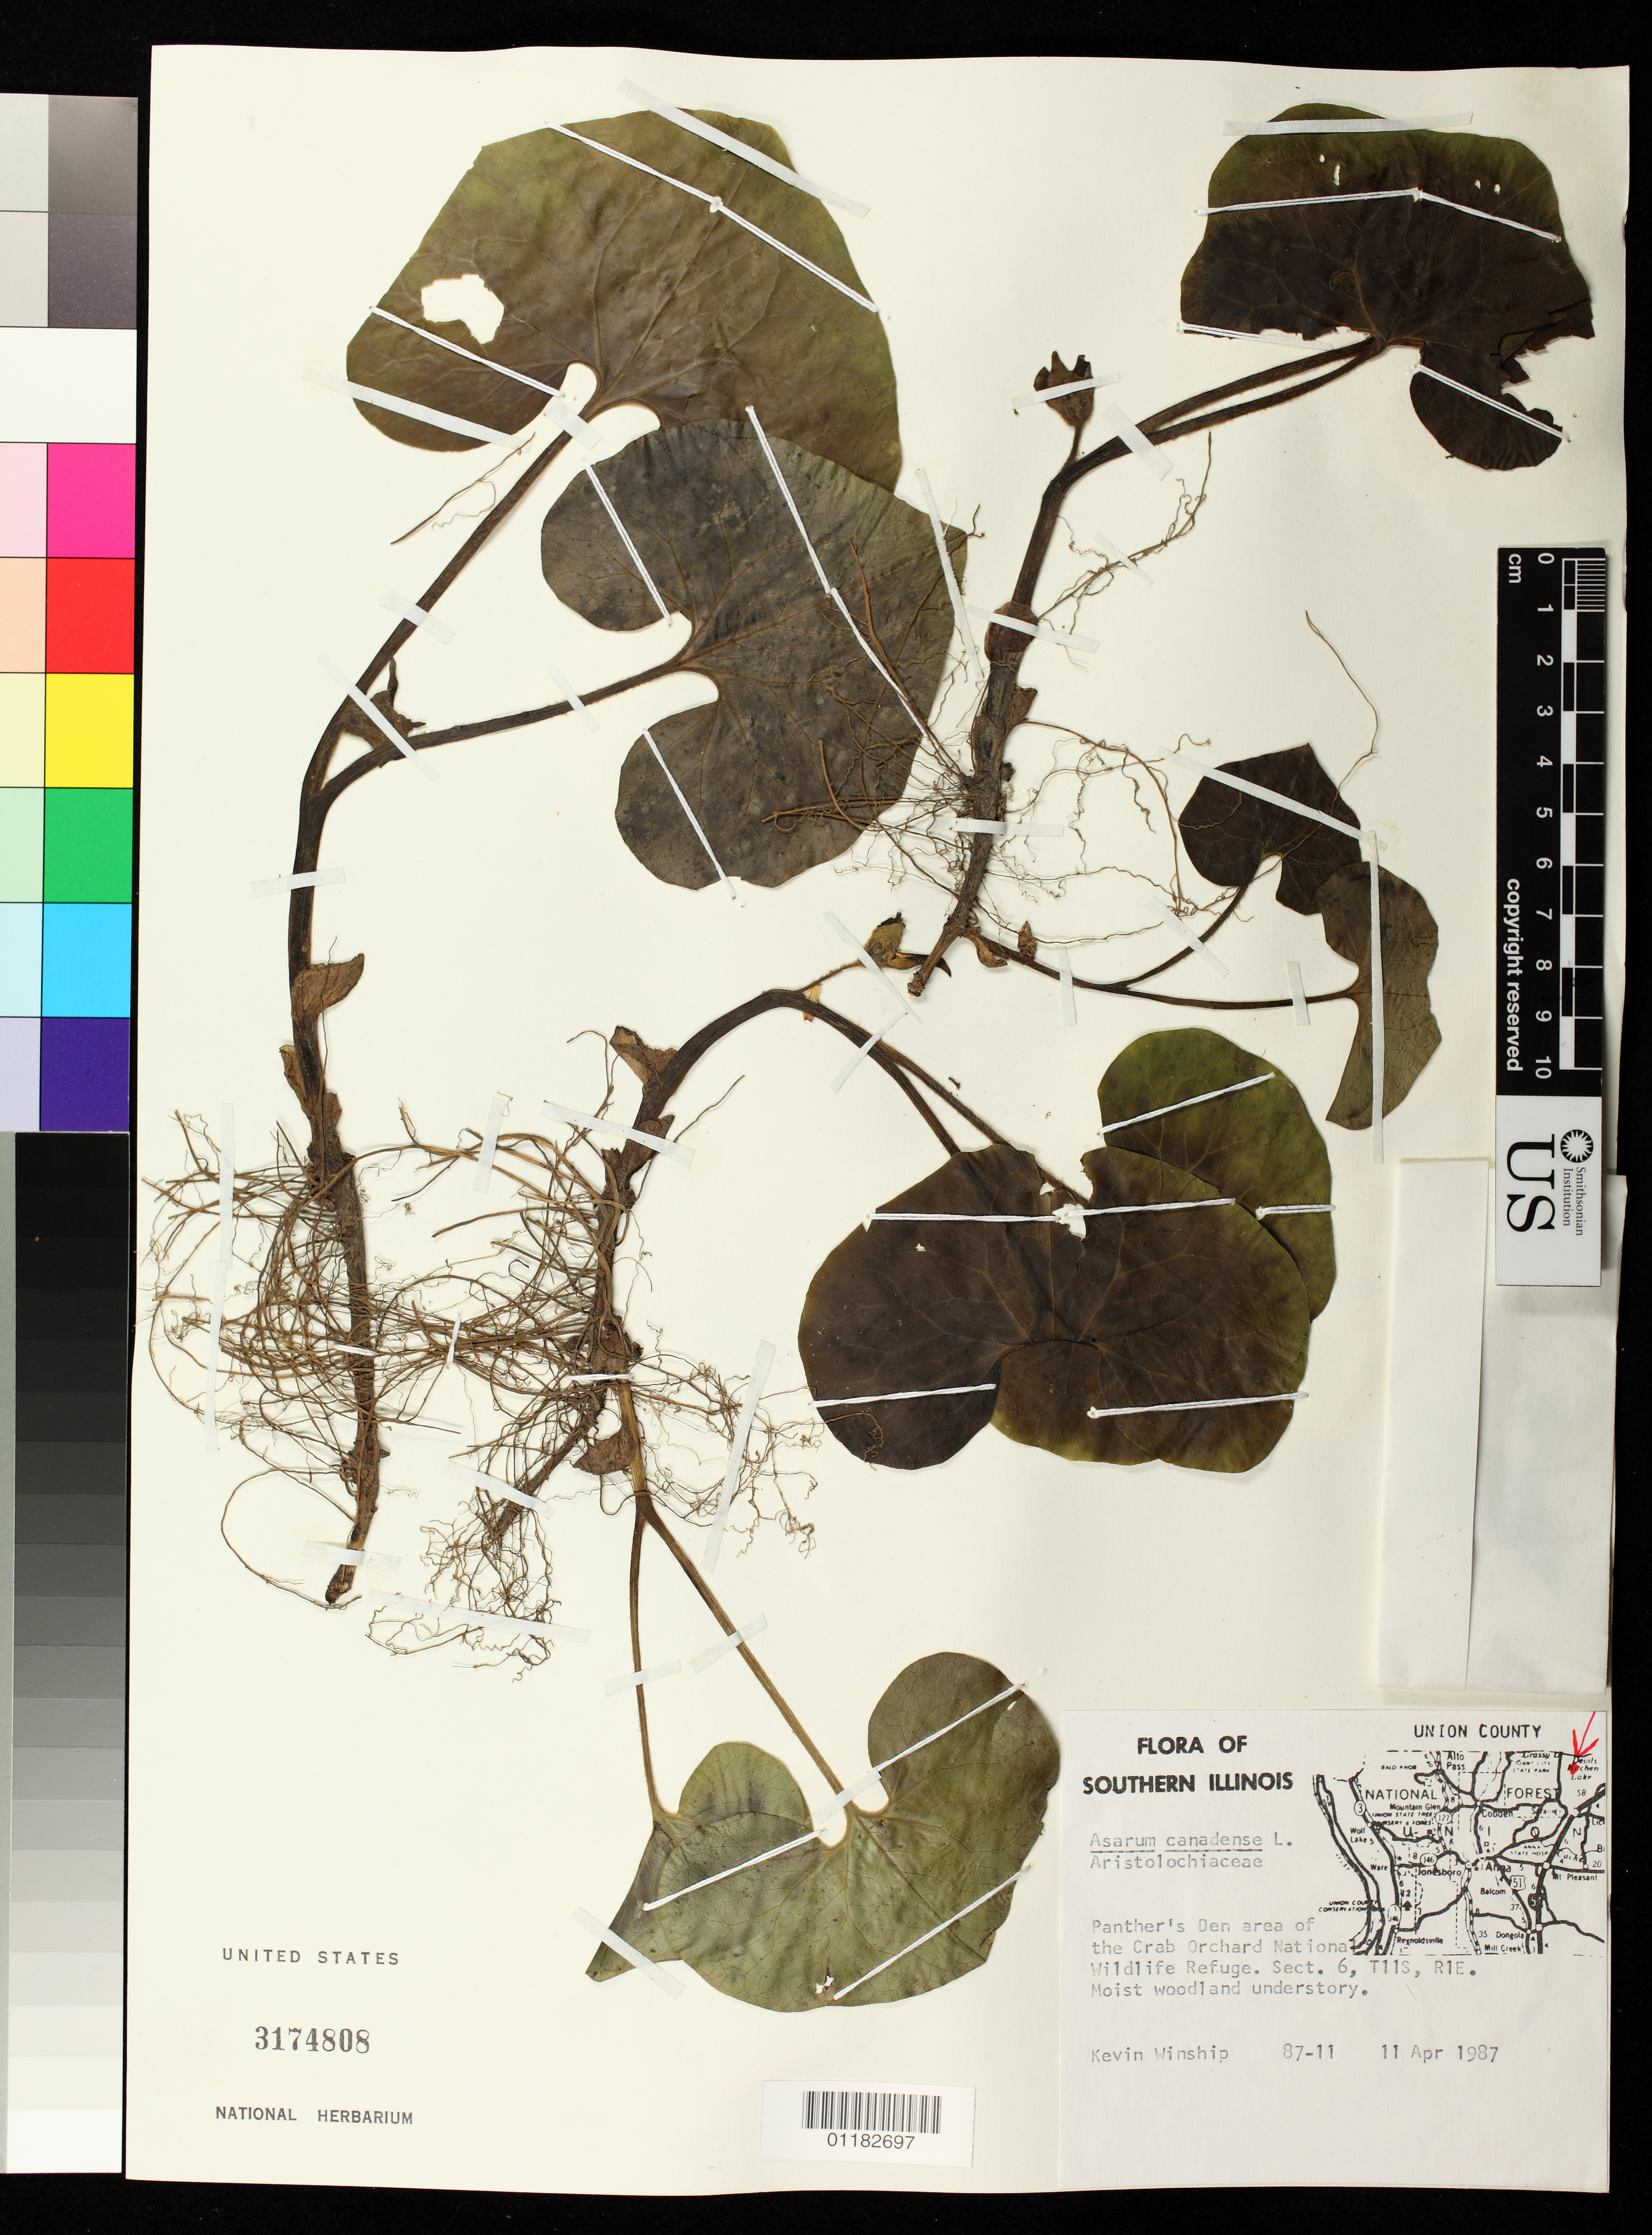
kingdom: Plantae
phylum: Tracheophyta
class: Magnoliopsida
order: Piperales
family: Aristolochiaceae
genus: Asarum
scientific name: Asarum canadense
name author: L.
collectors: K. Winship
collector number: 87-11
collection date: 1987-04-11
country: United States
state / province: Illinois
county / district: Union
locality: Union County: Panther's Den area of the Crab Orchard National Wildlife Refuge. Sect. 6, T11S, R1E.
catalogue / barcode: US 3174808